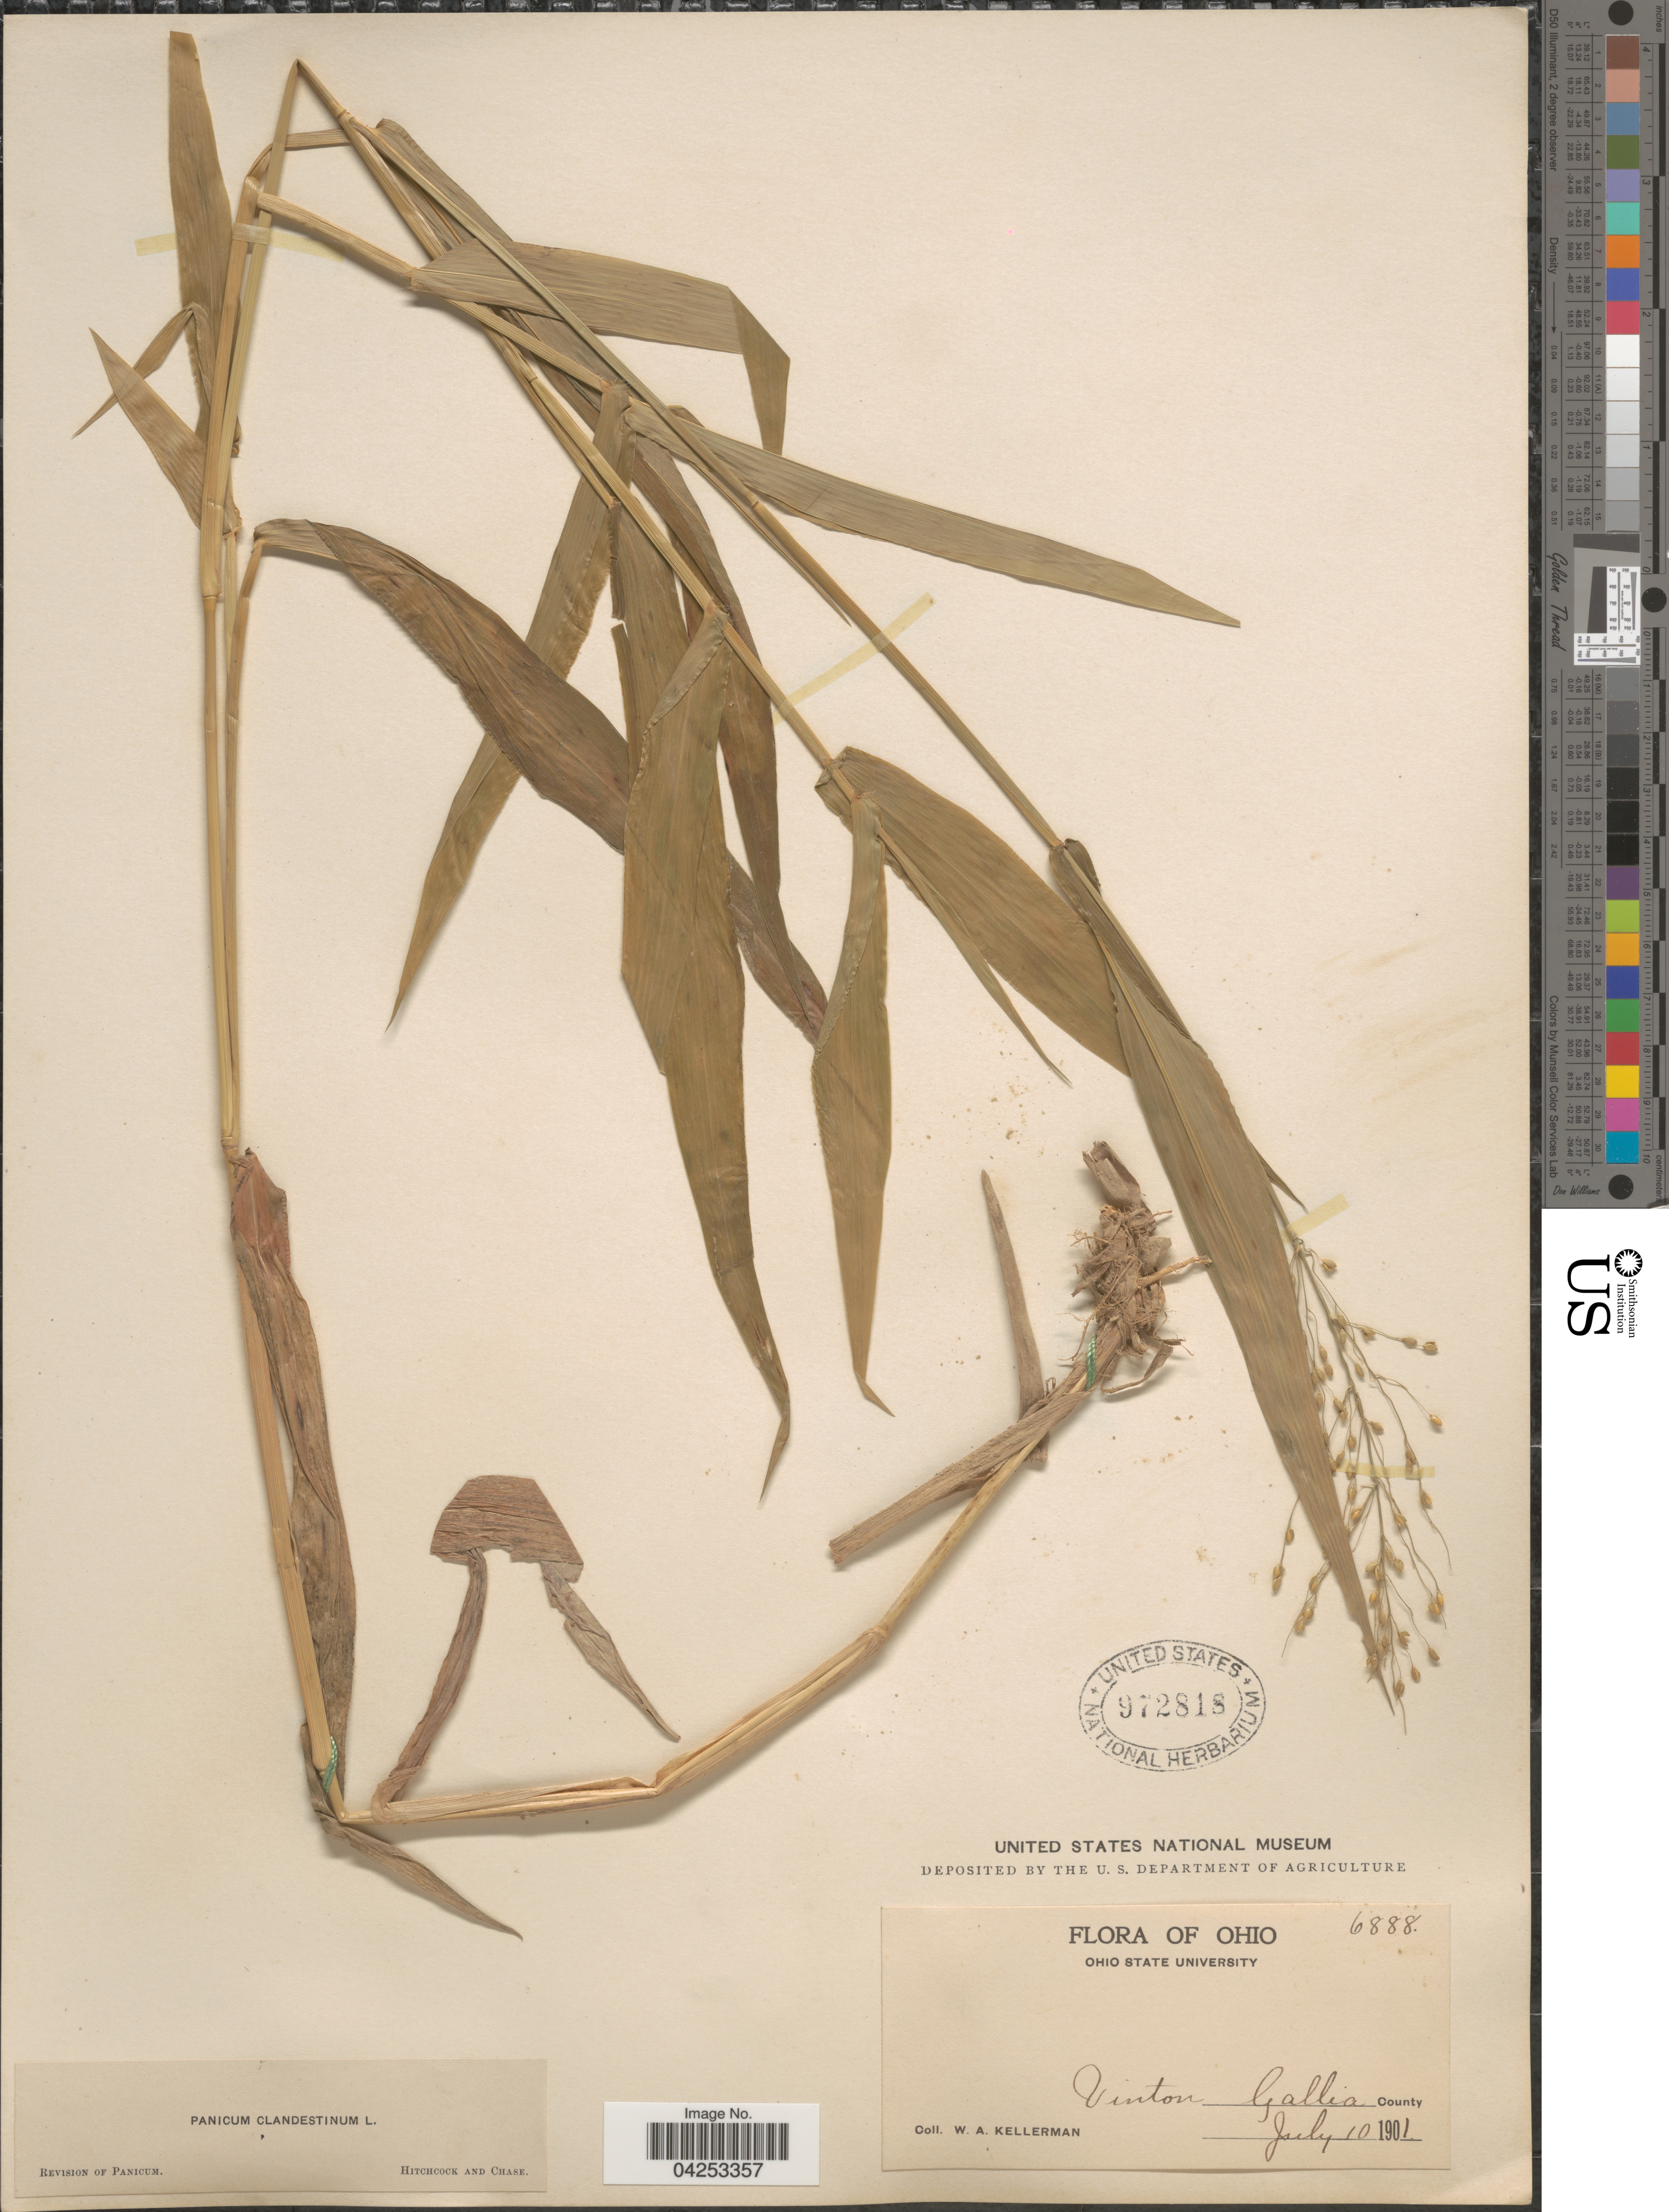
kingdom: Plantae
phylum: Tracheophyta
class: Liliopsida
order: Poales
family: Poaceae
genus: Dichanthelium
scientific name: Dichanthelium clandestinum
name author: (L.) Gould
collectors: W. Kellerman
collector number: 6888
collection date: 1901-07-10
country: United States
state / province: Ohio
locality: Uinton, Gallia County.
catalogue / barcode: US 972818